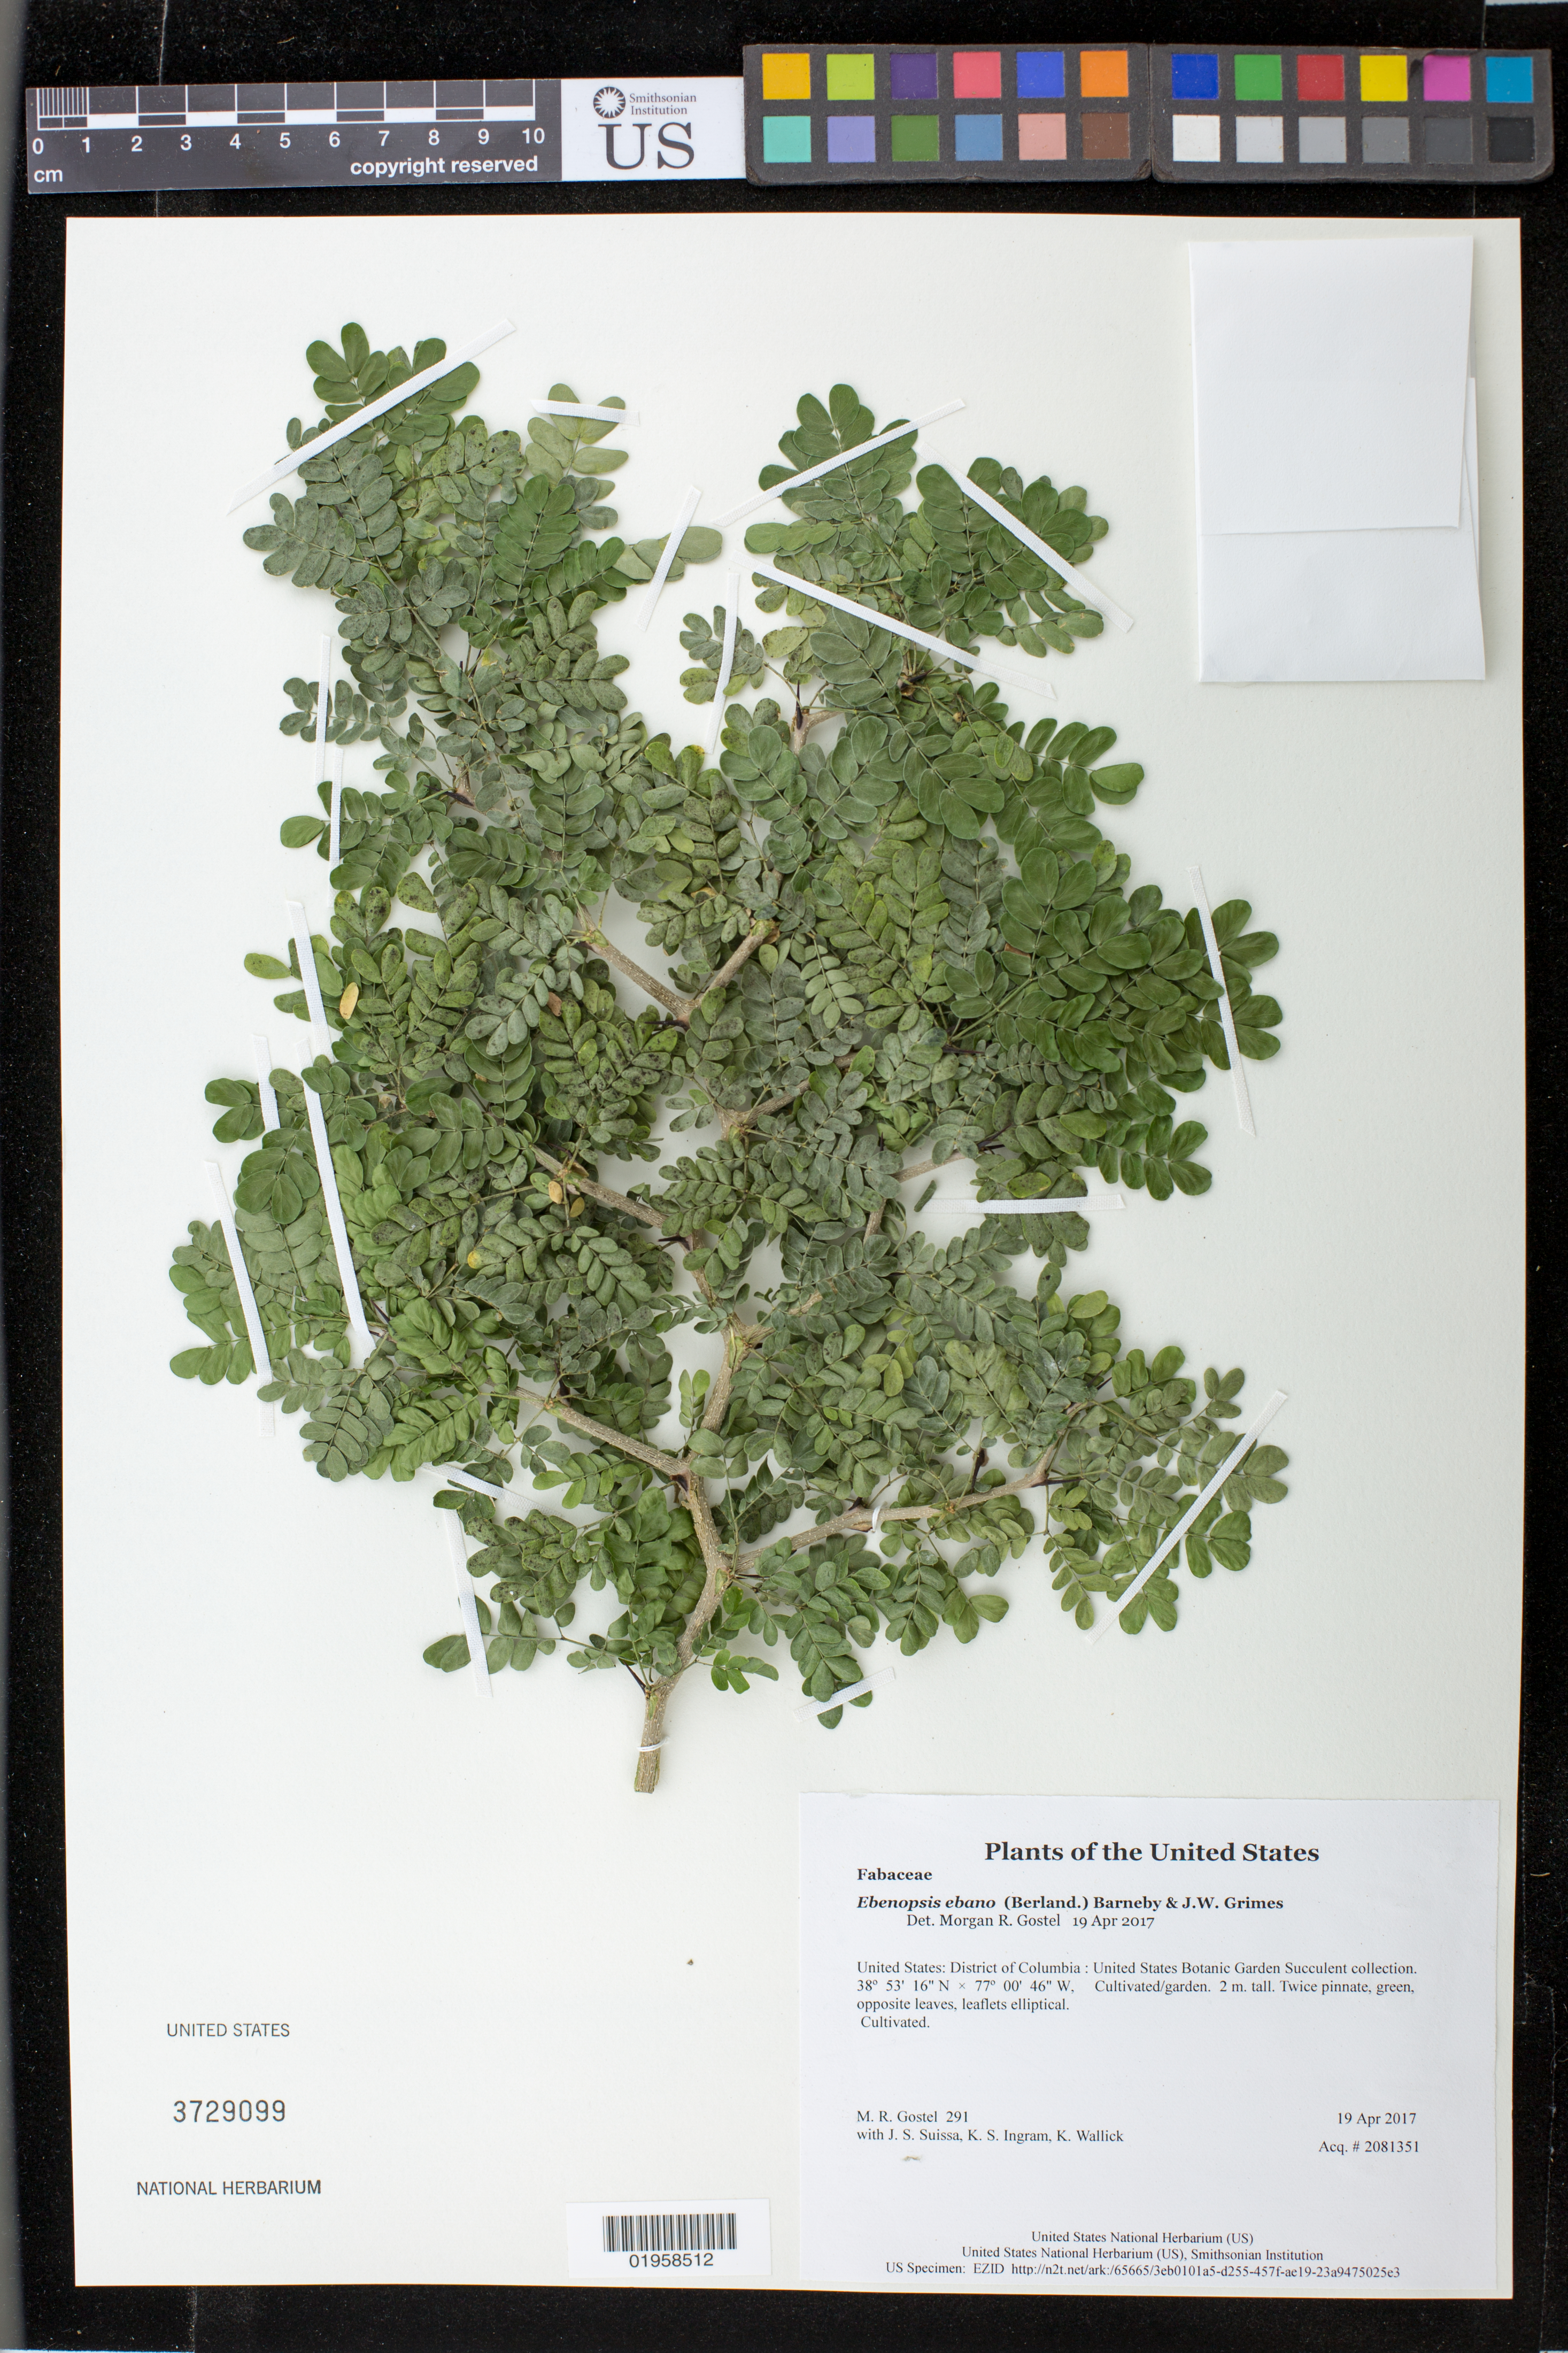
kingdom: Plantae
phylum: Tracheophyta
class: Magnoliopsida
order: Fabales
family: Fabaceae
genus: Ebenopsis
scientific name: Ebenopsis ebano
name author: (Berland.) Barneby & J.W. Grimes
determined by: Gostel, M. R.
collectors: M. R. Gostel, J. S. Suissa, K. S. Ingram & K. Wallick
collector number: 291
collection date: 2017-04-19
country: United States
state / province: District of Columbia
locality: United States Botanic Garden Succulent collection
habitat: Cultivated/garden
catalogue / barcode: US 3729099